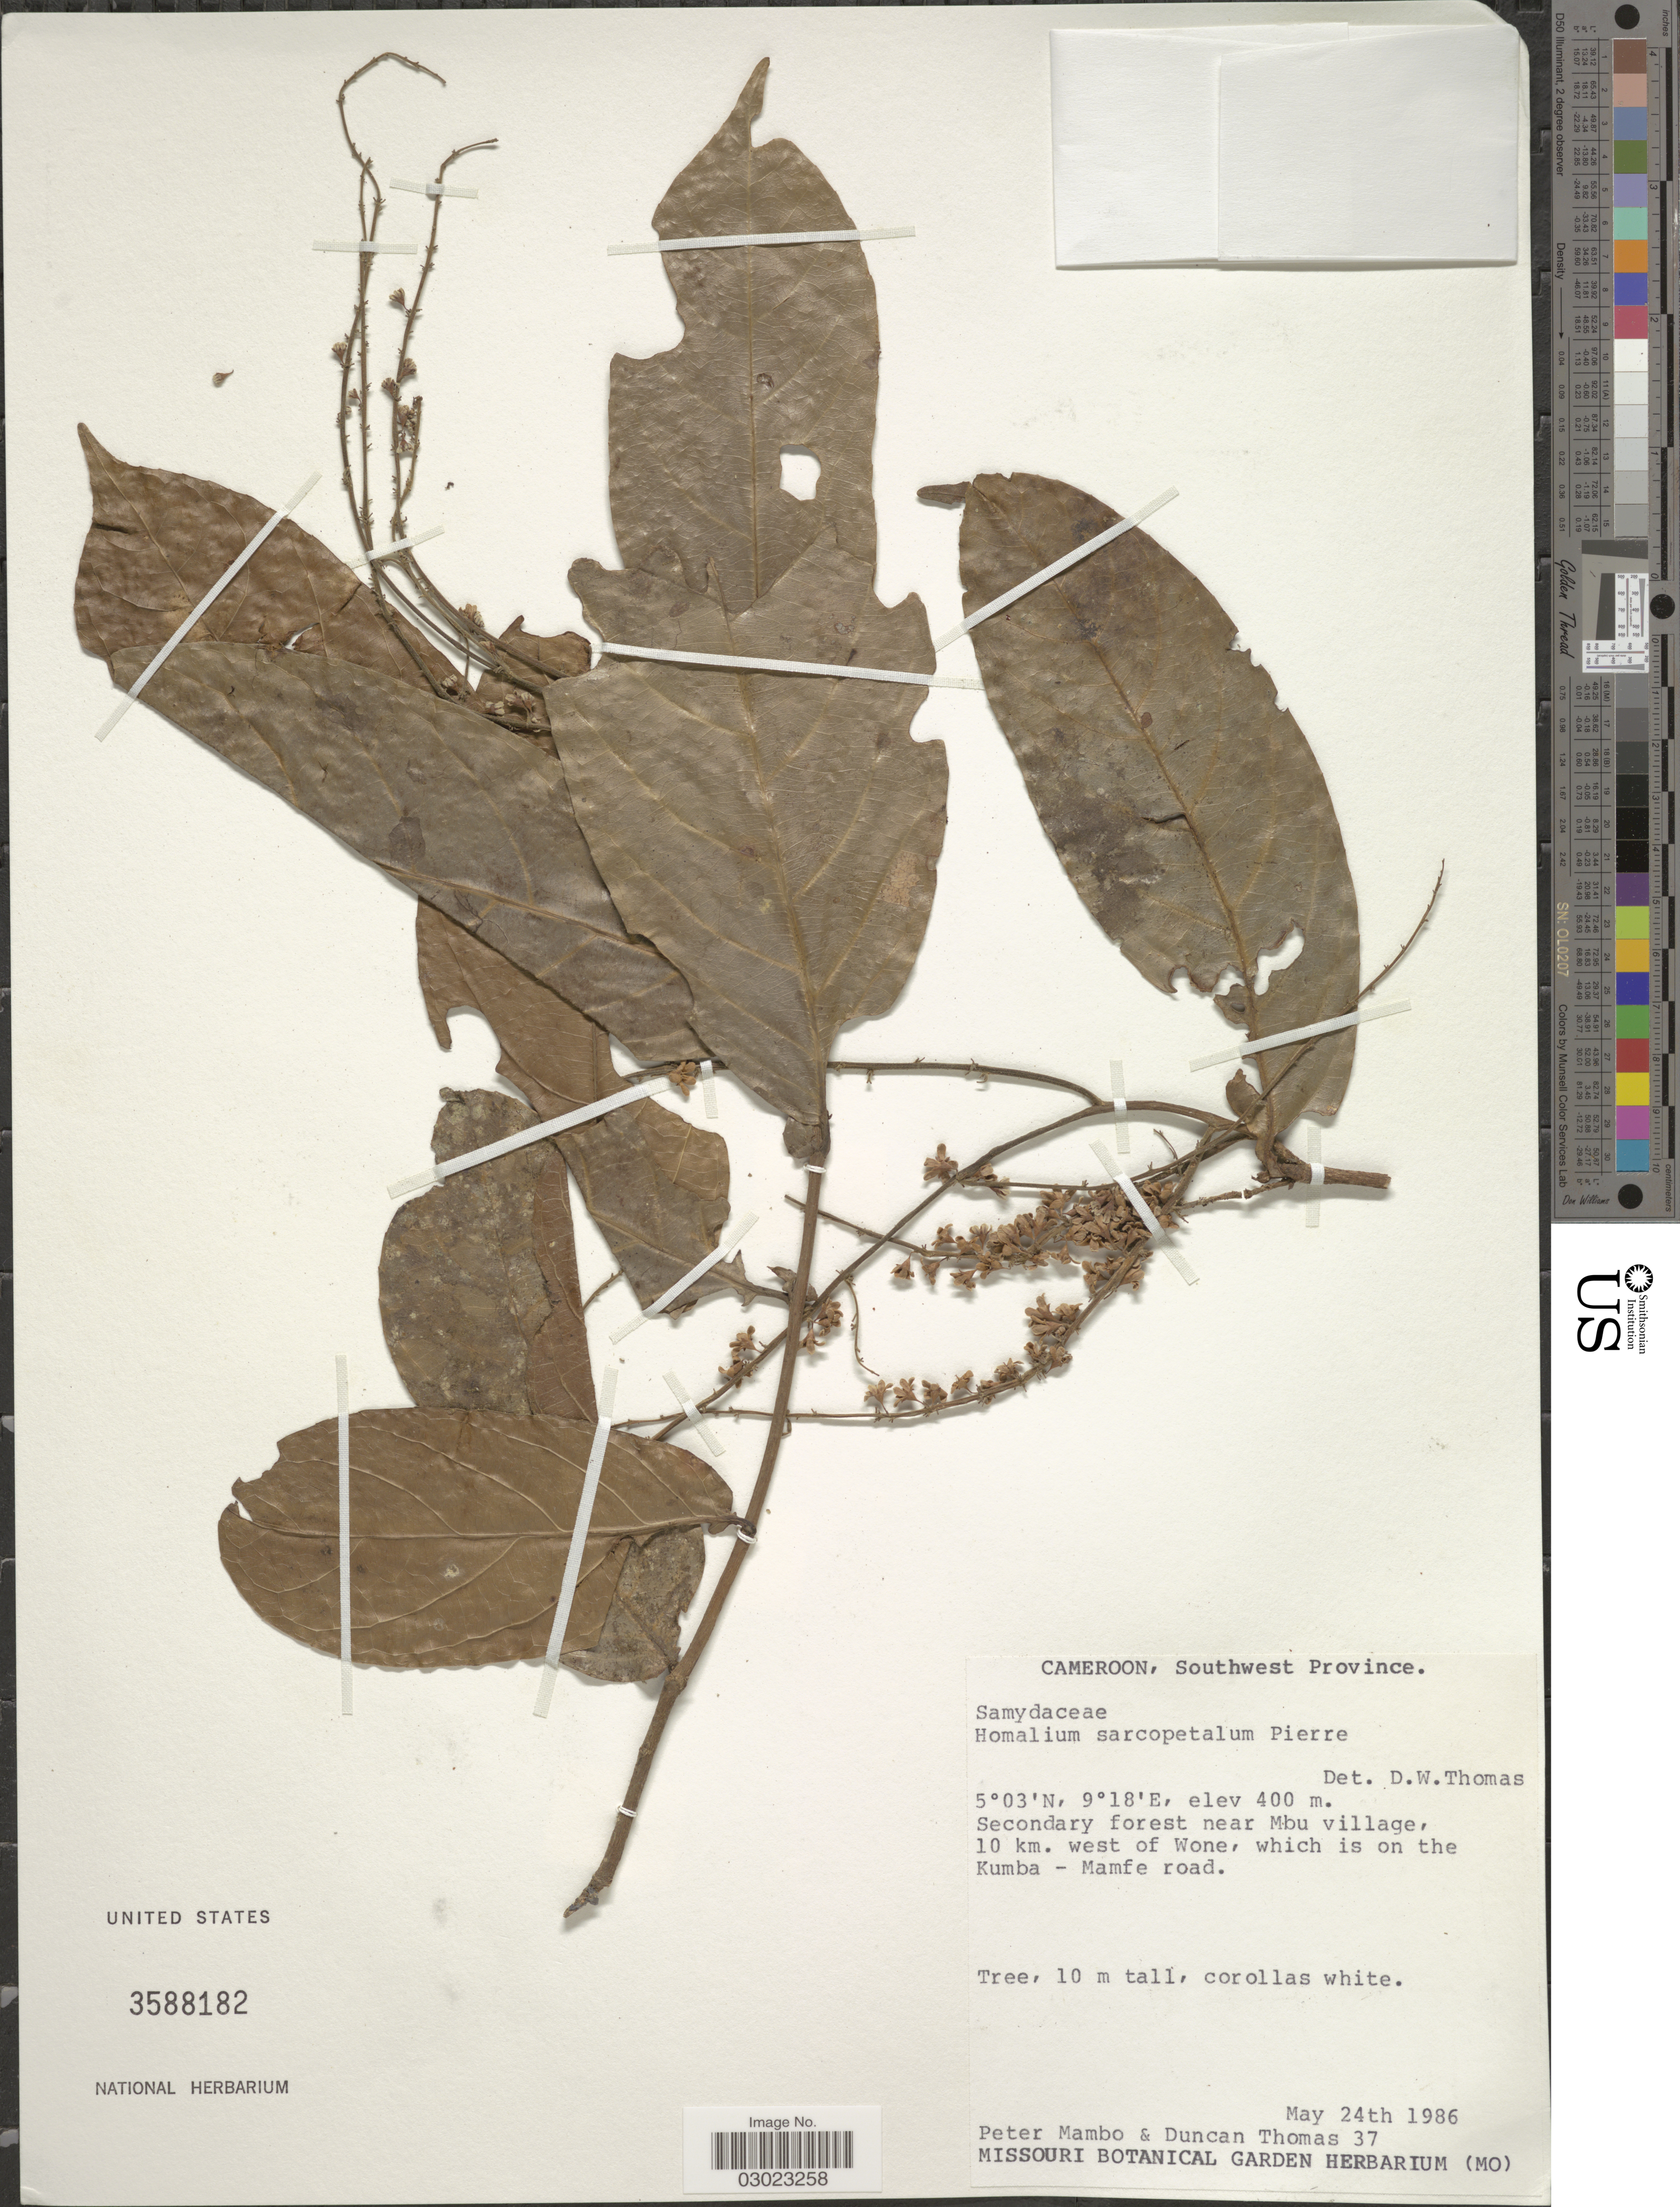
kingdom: Plantae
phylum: Tracheophyta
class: Magnoliopsida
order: Malpighiales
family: Salicaceae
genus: Homalium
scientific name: Homalium sarcopetalum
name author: Pierre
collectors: P. Mambo & D. W. Thomas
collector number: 37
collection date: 1986-05-24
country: Cameroon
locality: Southwest Province. Secondary forest near Mbu village, 10 km. west of Wone, which is on the Kumba - Mamfe road.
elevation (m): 400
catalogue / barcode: US 3588182